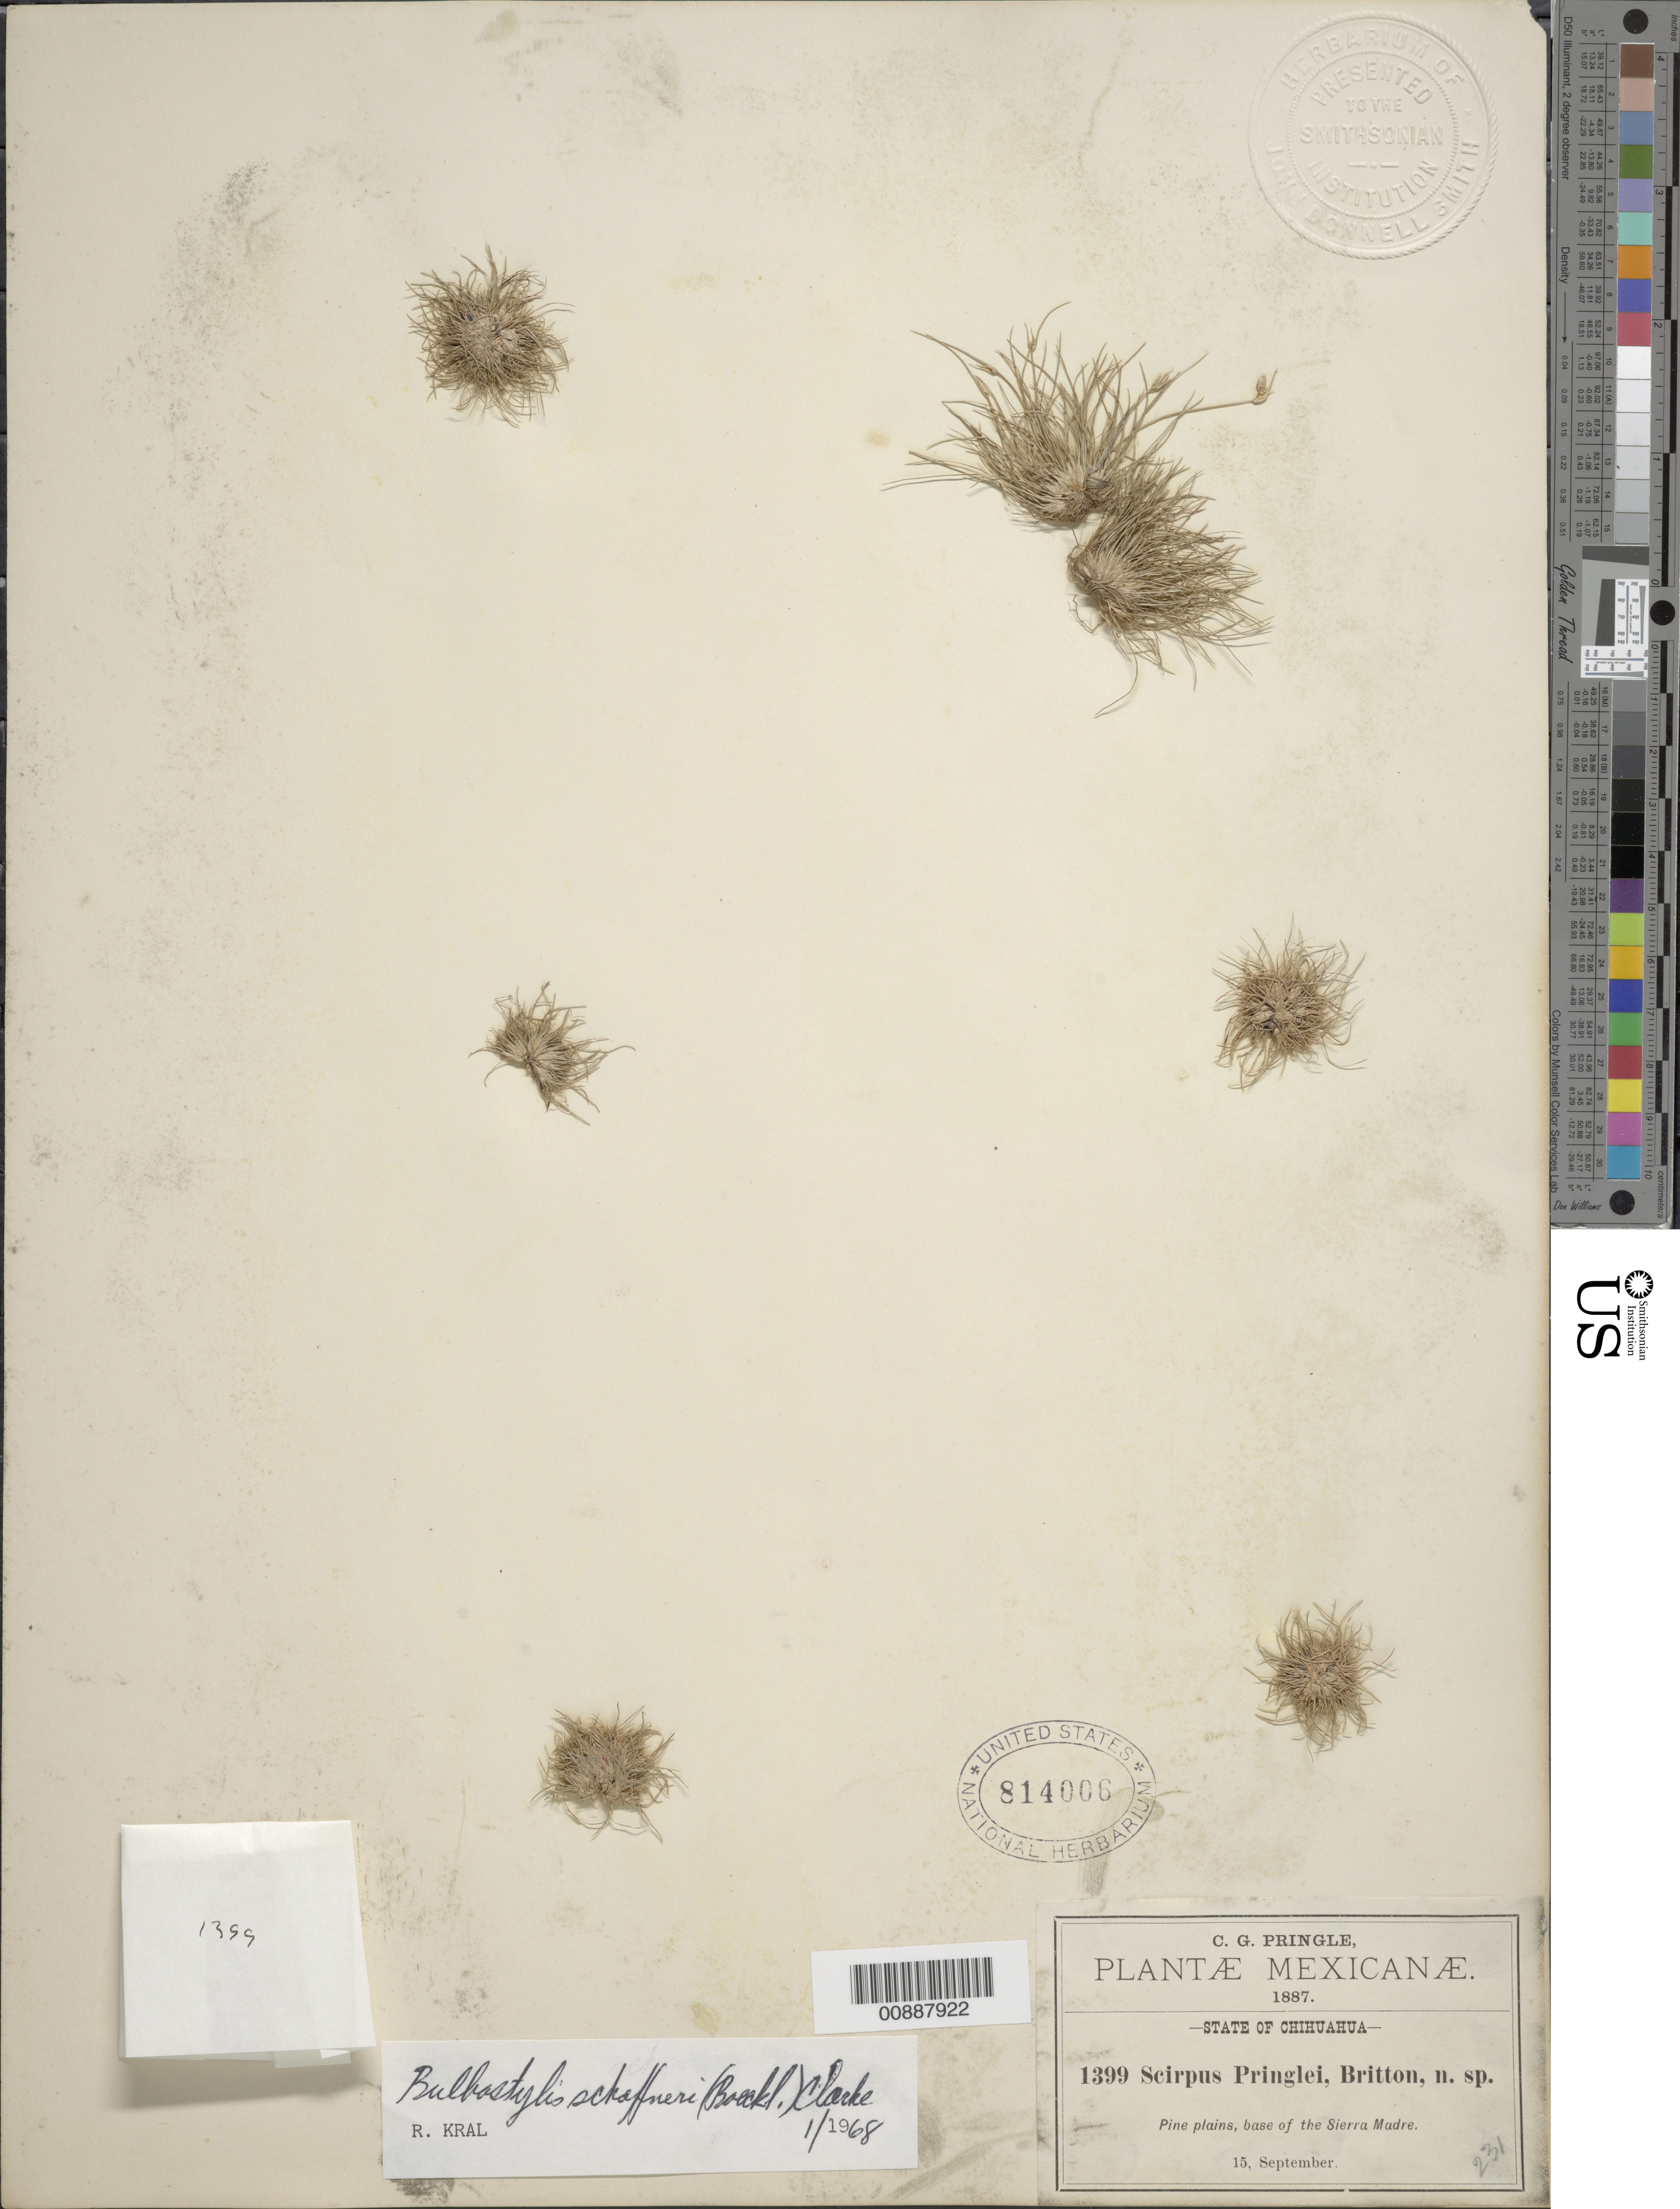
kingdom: Plantae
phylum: Tracheophyta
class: Liliopsida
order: Poales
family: Cyperaceae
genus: Bulbostylis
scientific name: Bulbostylis schaffneri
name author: (Boeckeler) C.B. Clarke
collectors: C. G. Pringle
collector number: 1399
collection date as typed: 15 Sep 1887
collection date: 1887-09-15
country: Mexico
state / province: Chihuahua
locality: Base of the Sierra Madre, Chihuahua.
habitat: Pine plains.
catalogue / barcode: US 814006